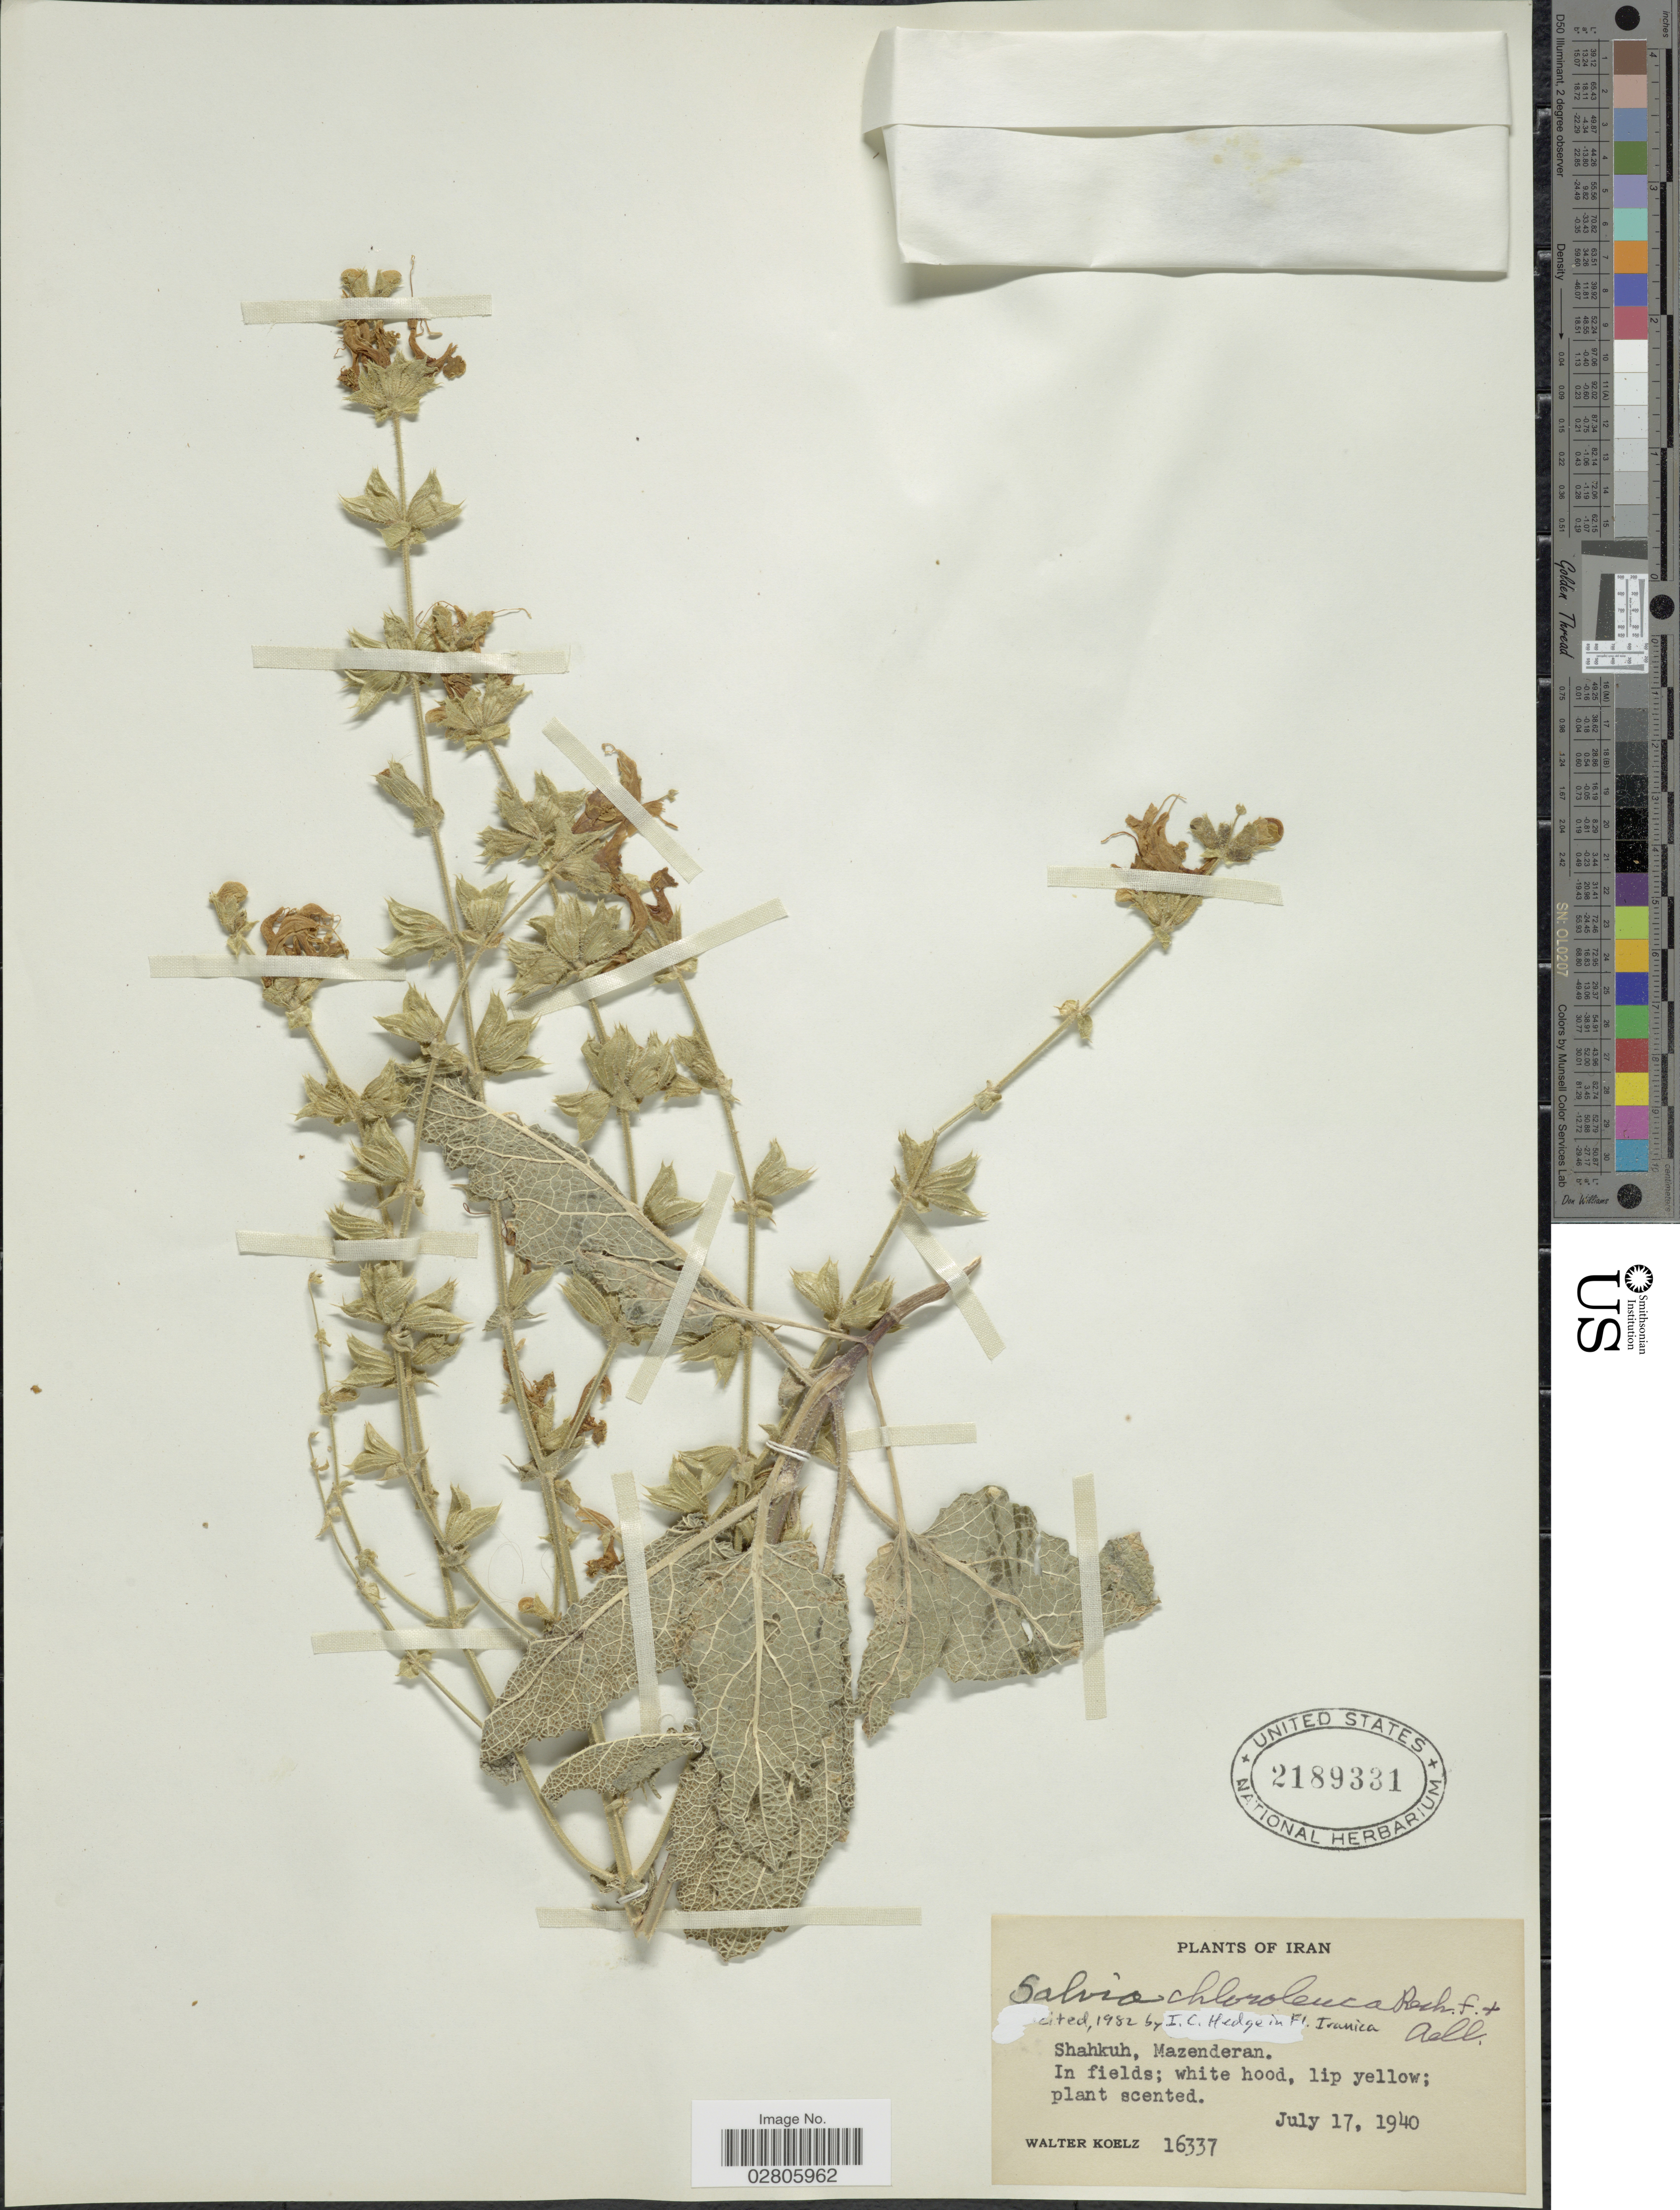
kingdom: Plantae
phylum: Tracheophyta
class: Magnoliopsida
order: Lamiales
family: Lamiaceae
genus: Salvia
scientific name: Salvia chloroleuca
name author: Rech. f. & Aellen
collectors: W. N. Koelz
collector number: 16337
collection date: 1940-07-17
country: Iran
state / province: Mazandaran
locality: Shahkuh, Mazenderan.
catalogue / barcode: US 2189331